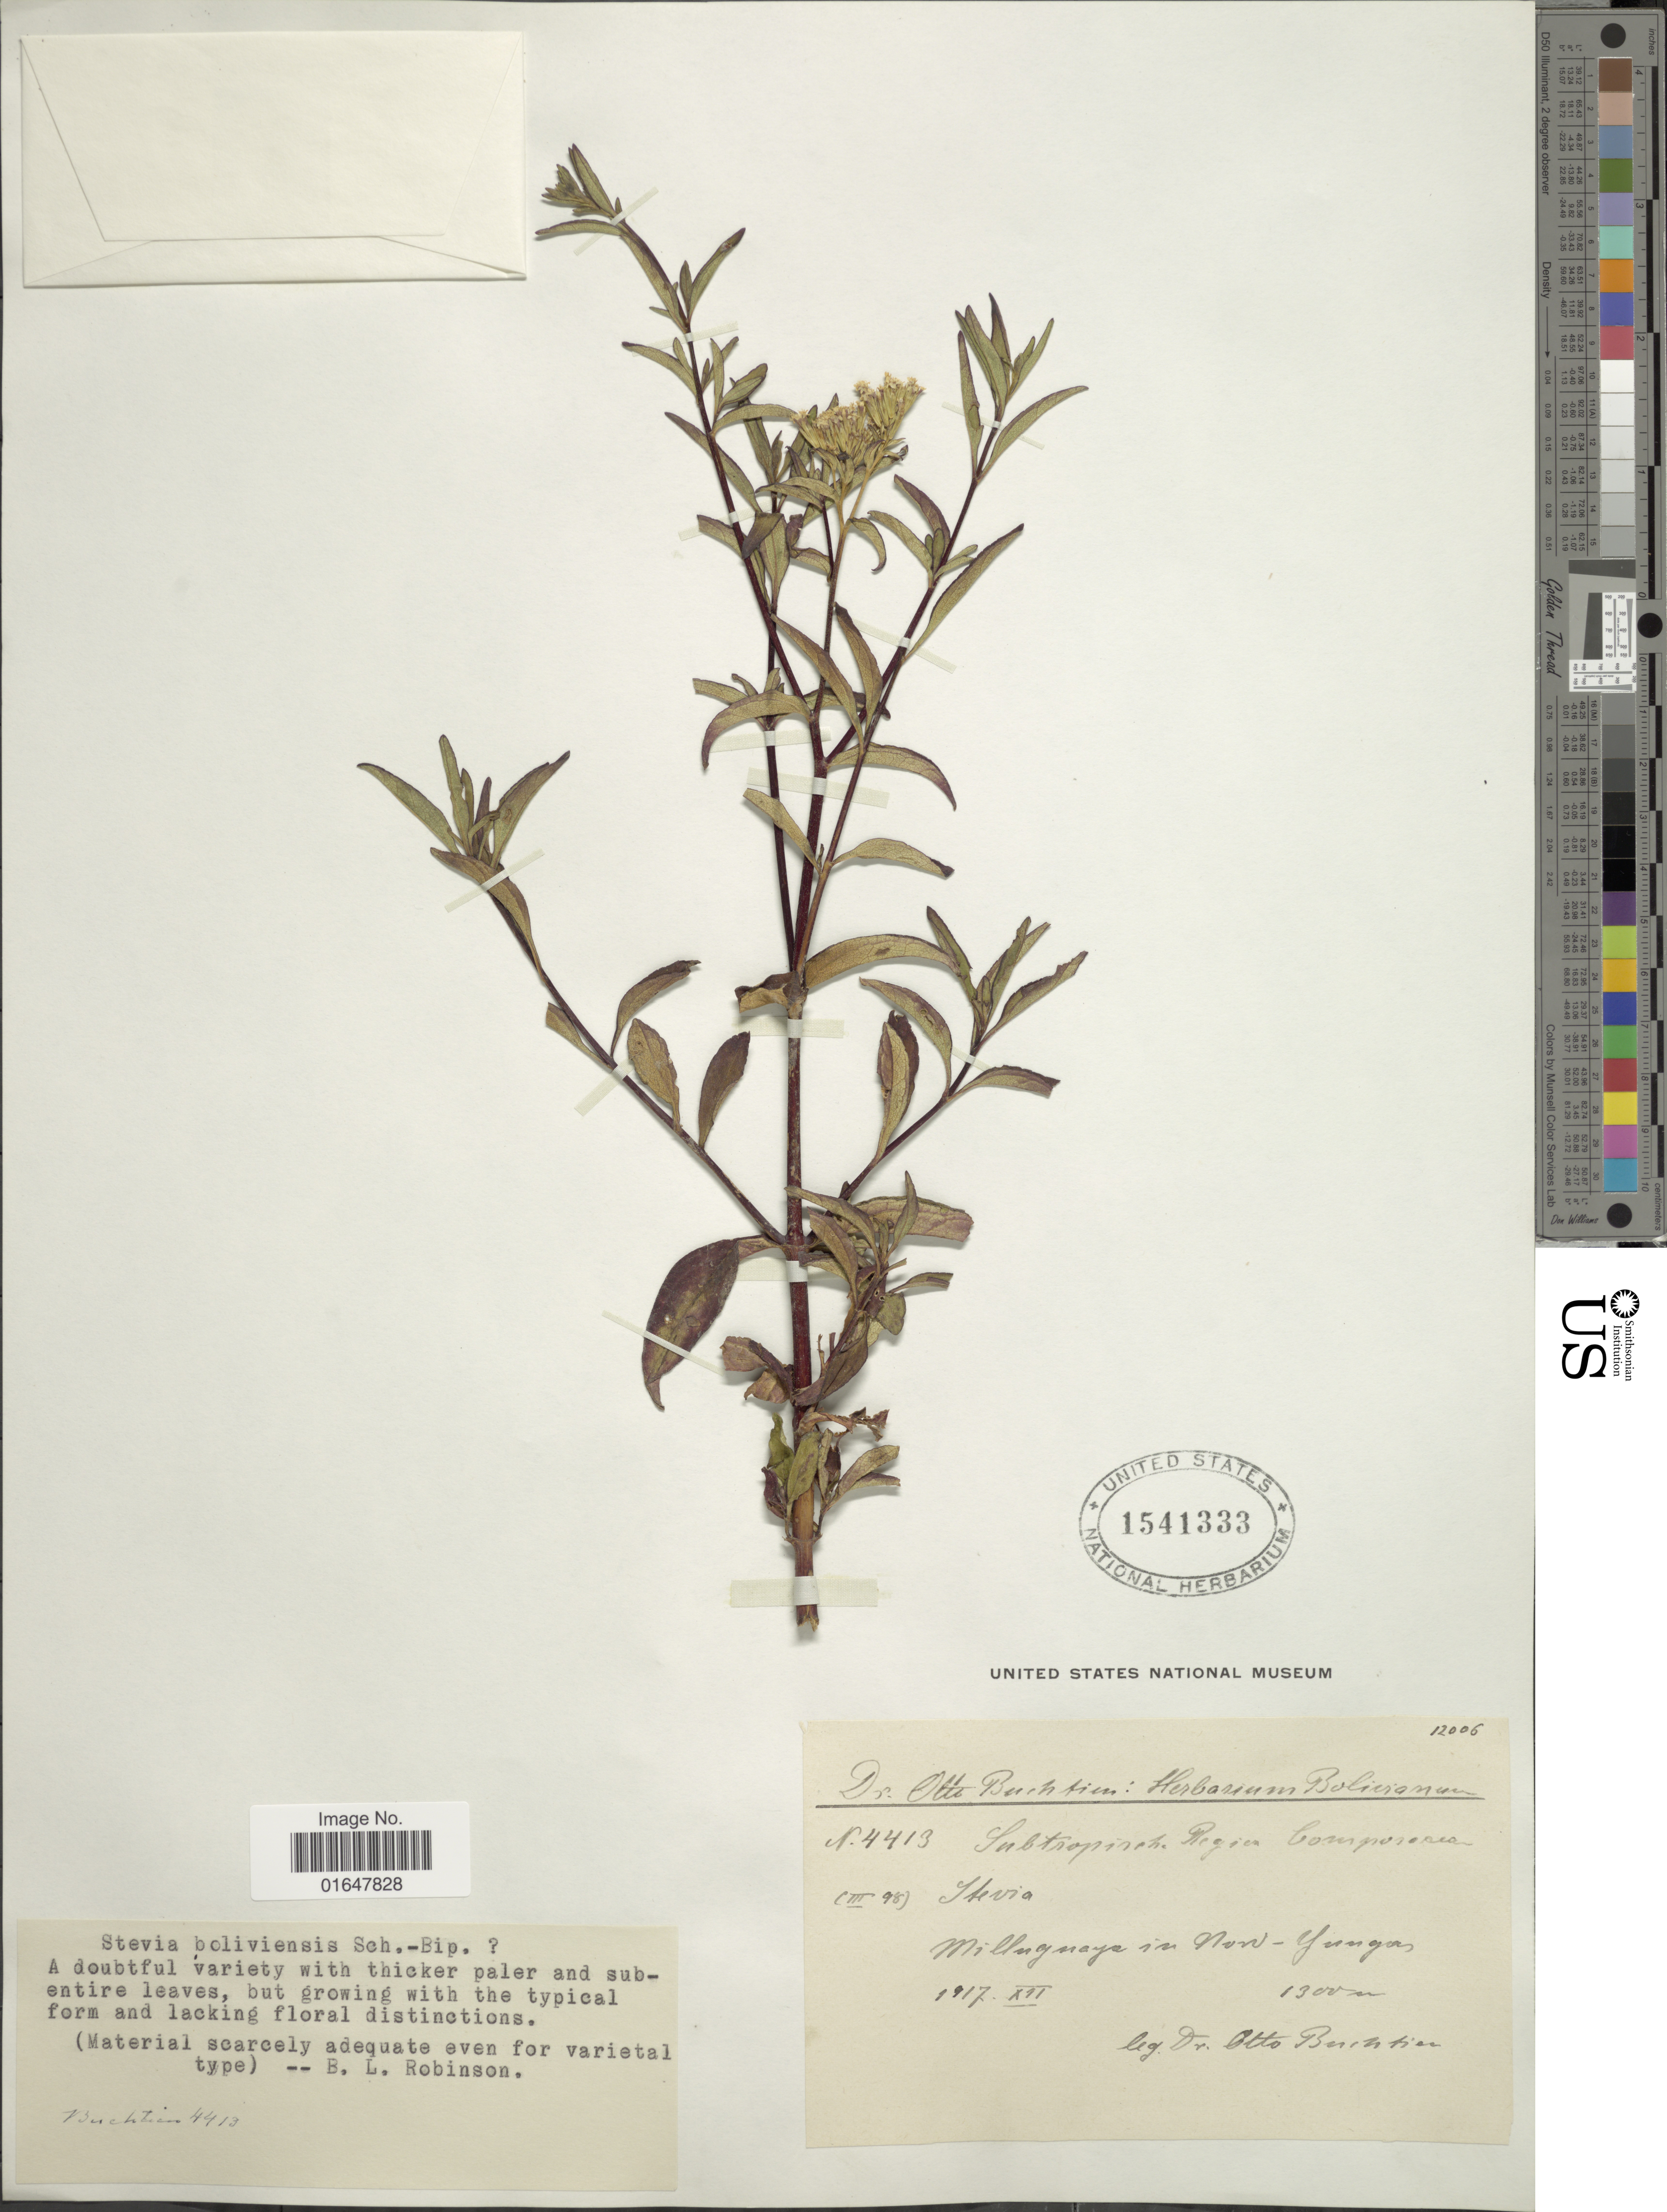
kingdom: Plantae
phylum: Tracheophyta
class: Magnoliopsida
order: Asterales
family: Asteraceae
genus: Stevia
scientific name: Stevia boliviensis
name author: Sch. Bip. ex Rusby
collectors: O. Buchtien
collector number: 4413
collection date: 1917-12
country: Bolivia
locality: Milluguaya in Nord-Yungas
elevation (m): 1300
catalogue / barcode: US 1541333